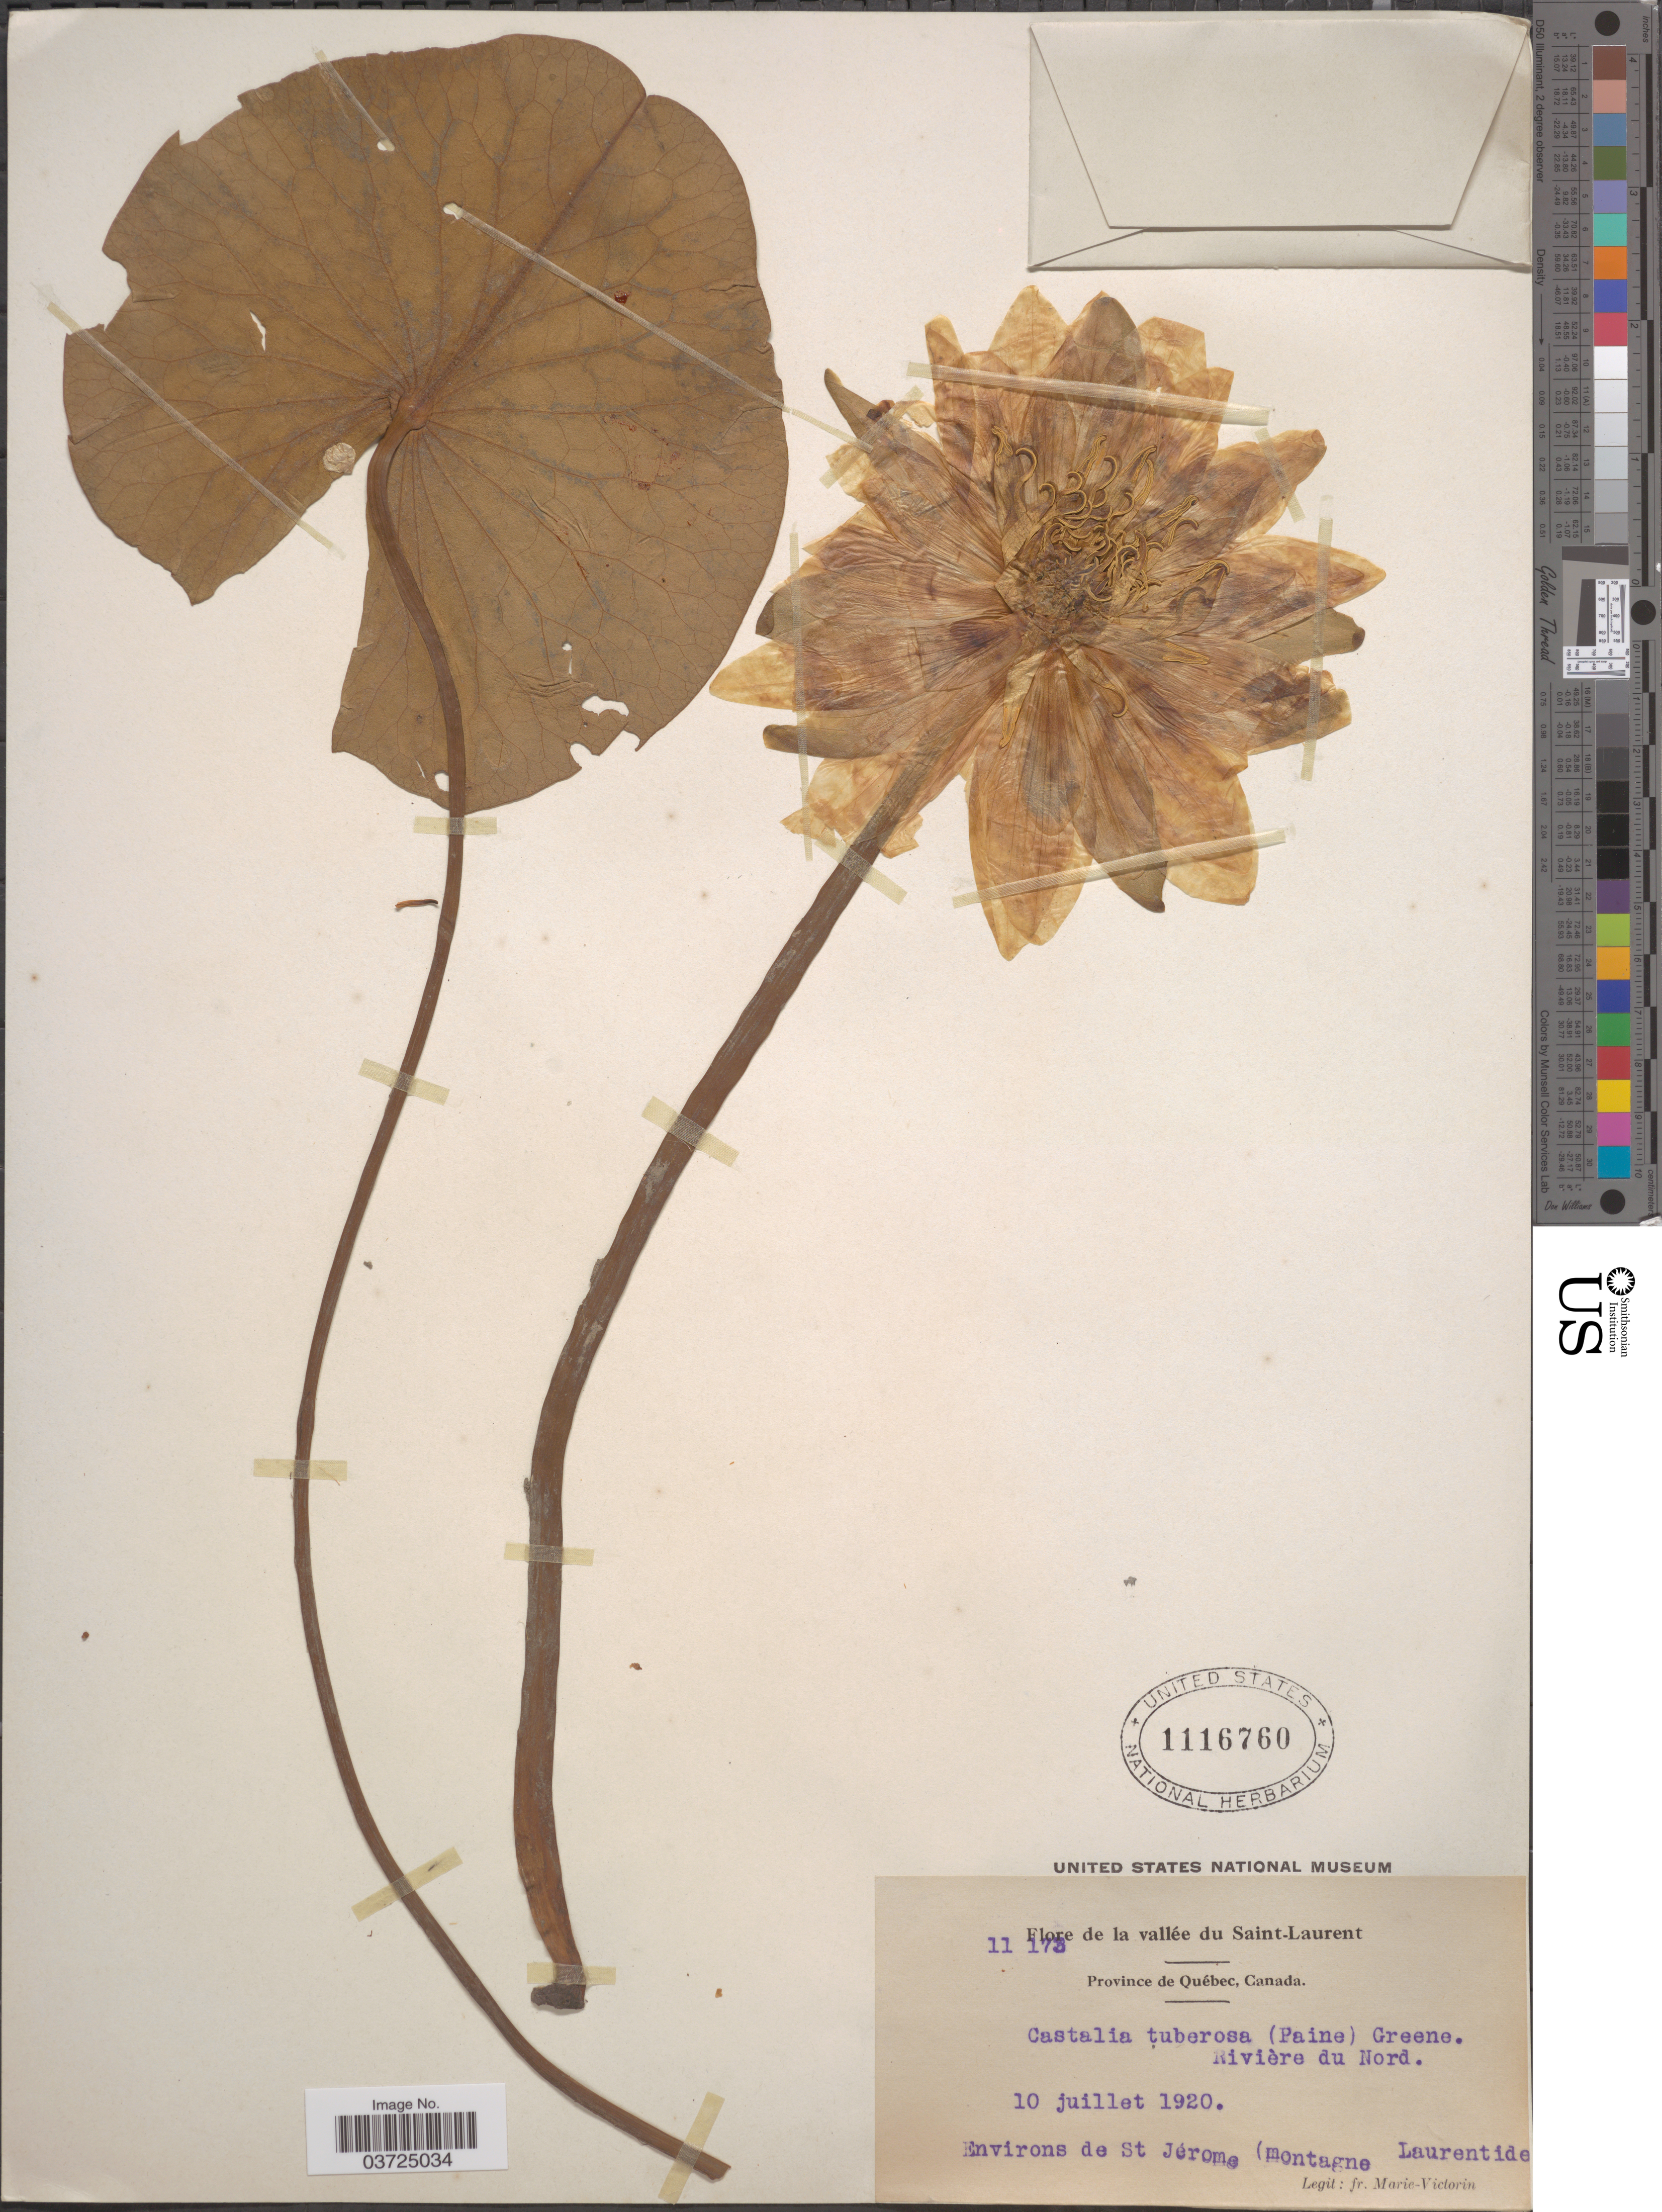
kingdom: Plantae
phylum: Tracheophyta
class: Magnoliopsida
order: Nymphaeales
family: Nymphaeaceae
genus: Nymphaea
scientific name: Nymphaea tuberosa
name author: Paine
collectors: F. Marie-Victorin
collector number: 11173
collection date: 1920-07-10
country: Canada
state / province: Quebec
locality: Vallée du Saint-Laurent. Rivière du Nord. Environs de St Jérome (montagne Laurentide.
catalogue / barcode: US 1116760